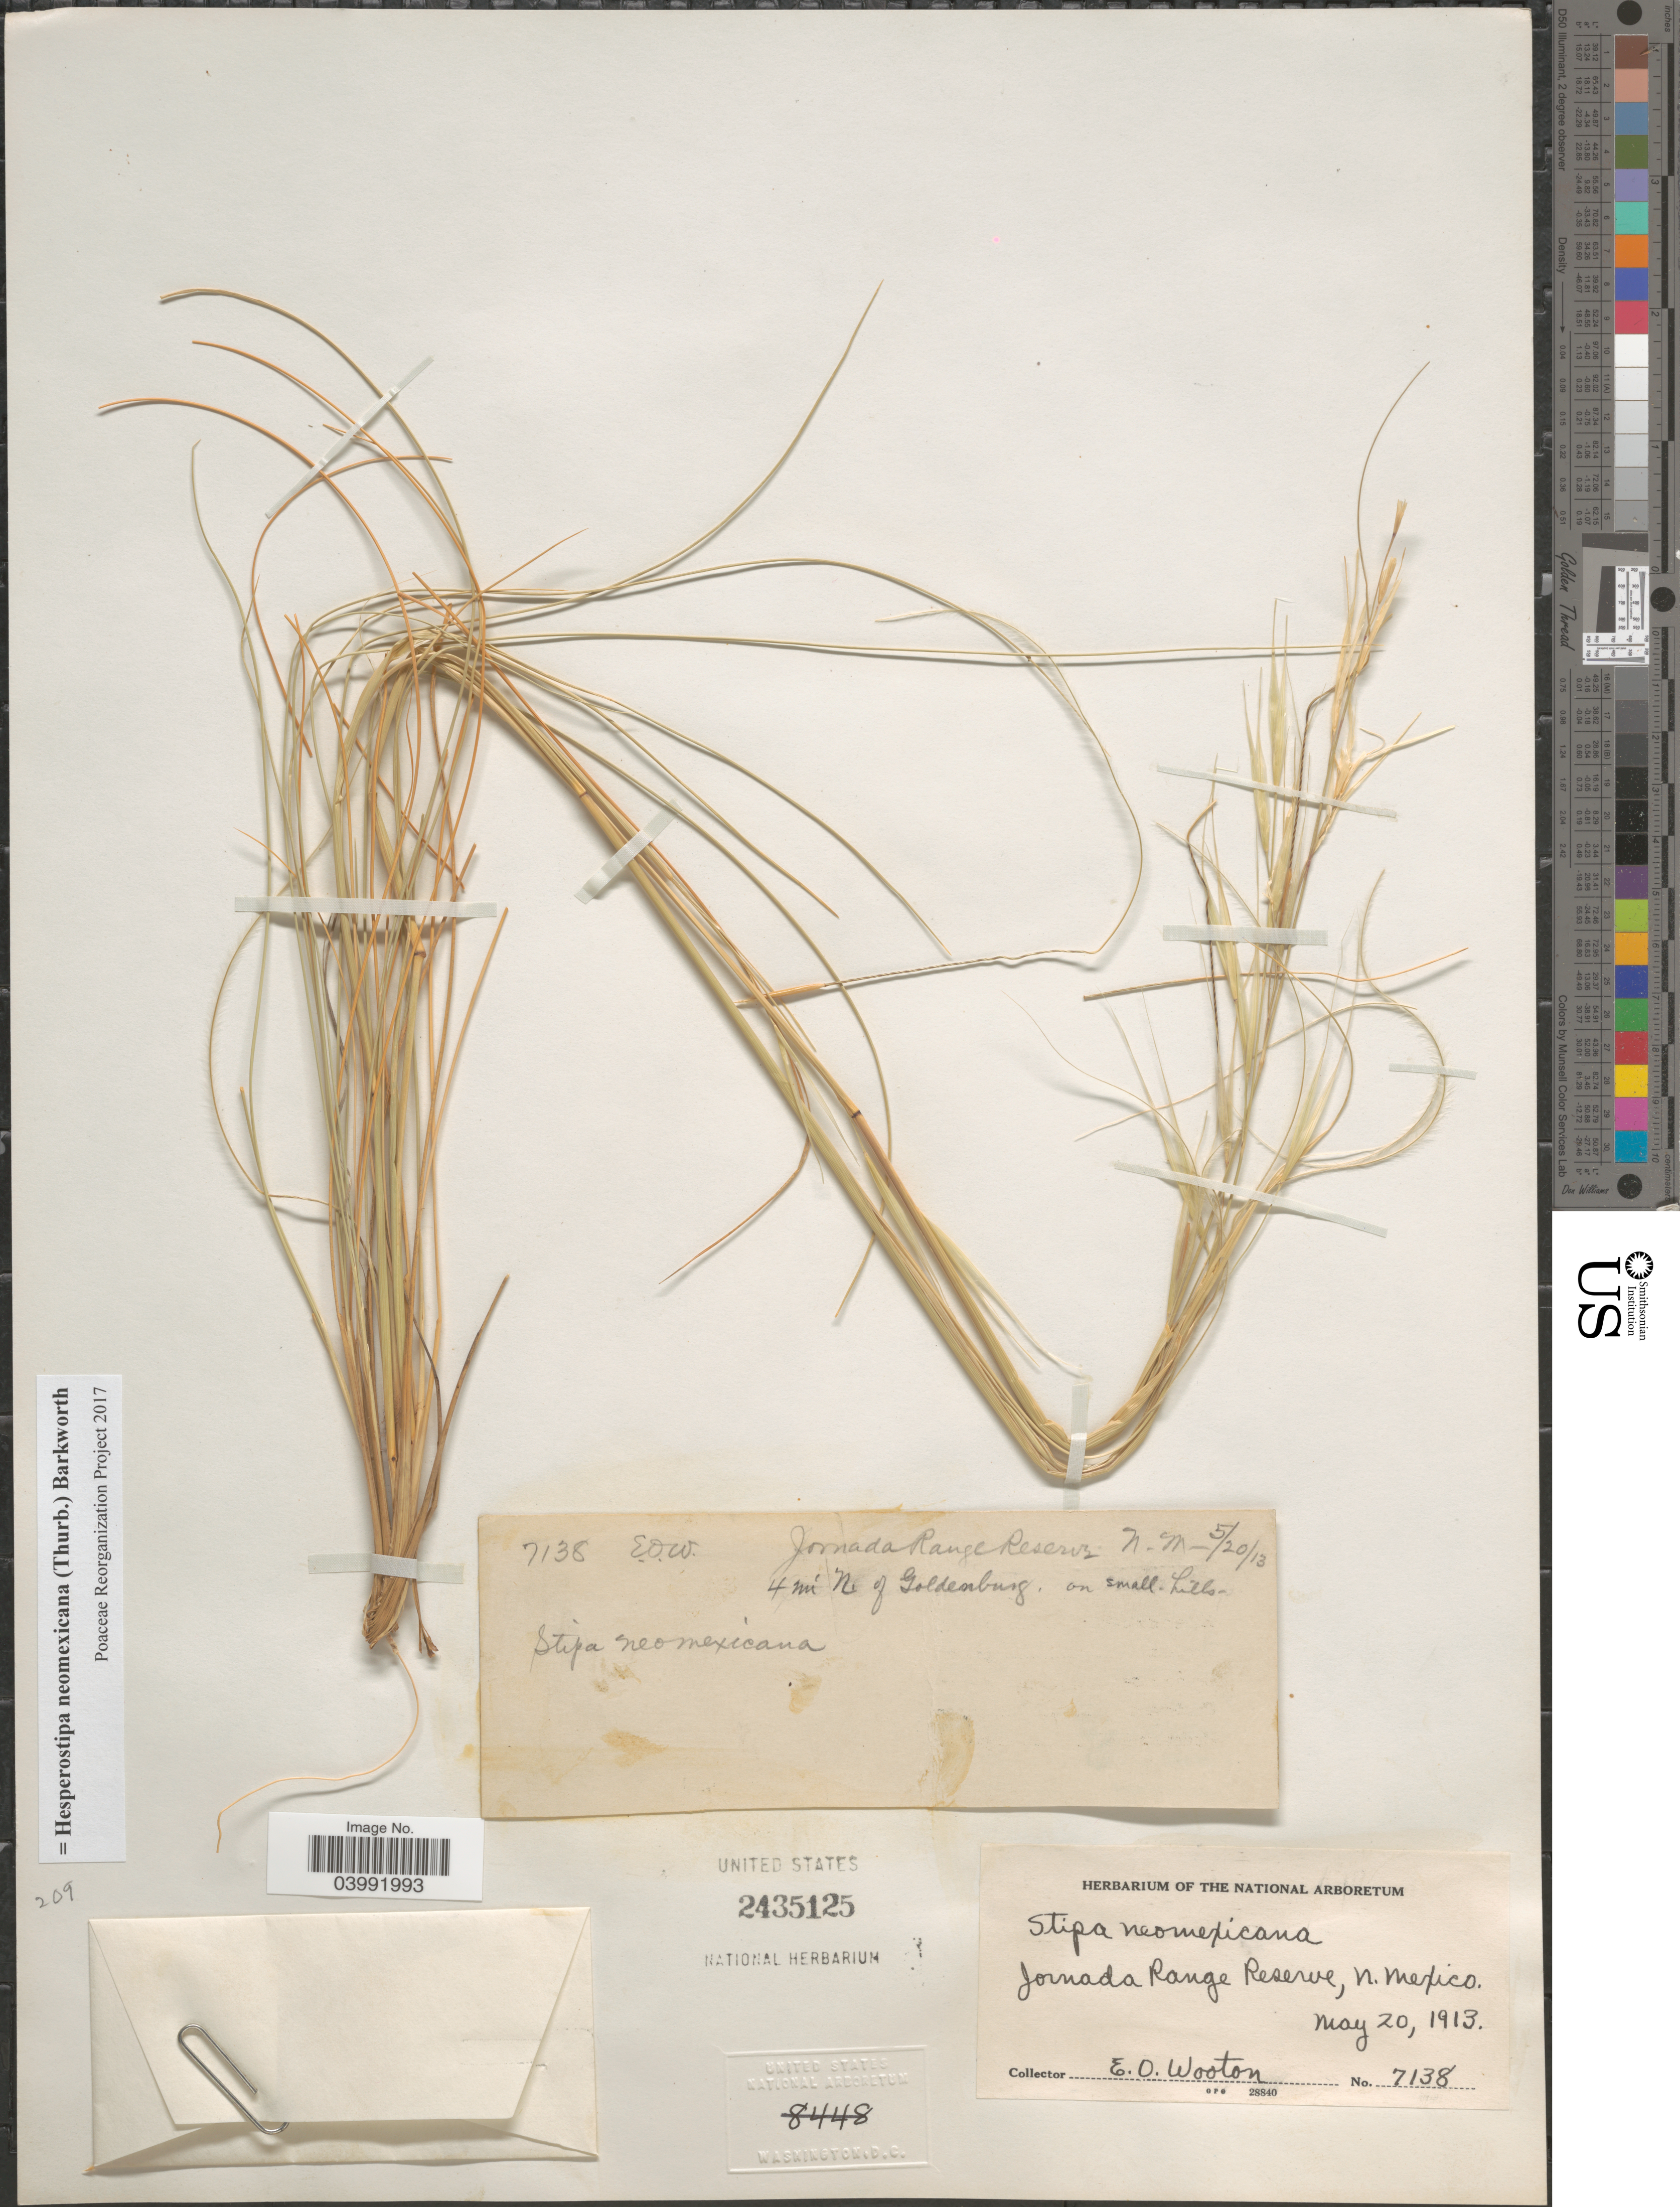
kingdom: Plantae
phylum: Tracheophyta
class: Liliopsida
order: Poales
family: Poaceae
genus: Hesperostipa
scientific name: Hesperostipa neomexicana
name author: (Thurb.) Barkworth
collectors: E. O. Wooton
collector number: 7138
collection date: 1913-05-20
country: United States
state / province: New Mexico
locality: Jornada Range Reserve.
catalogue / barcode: US 2435125